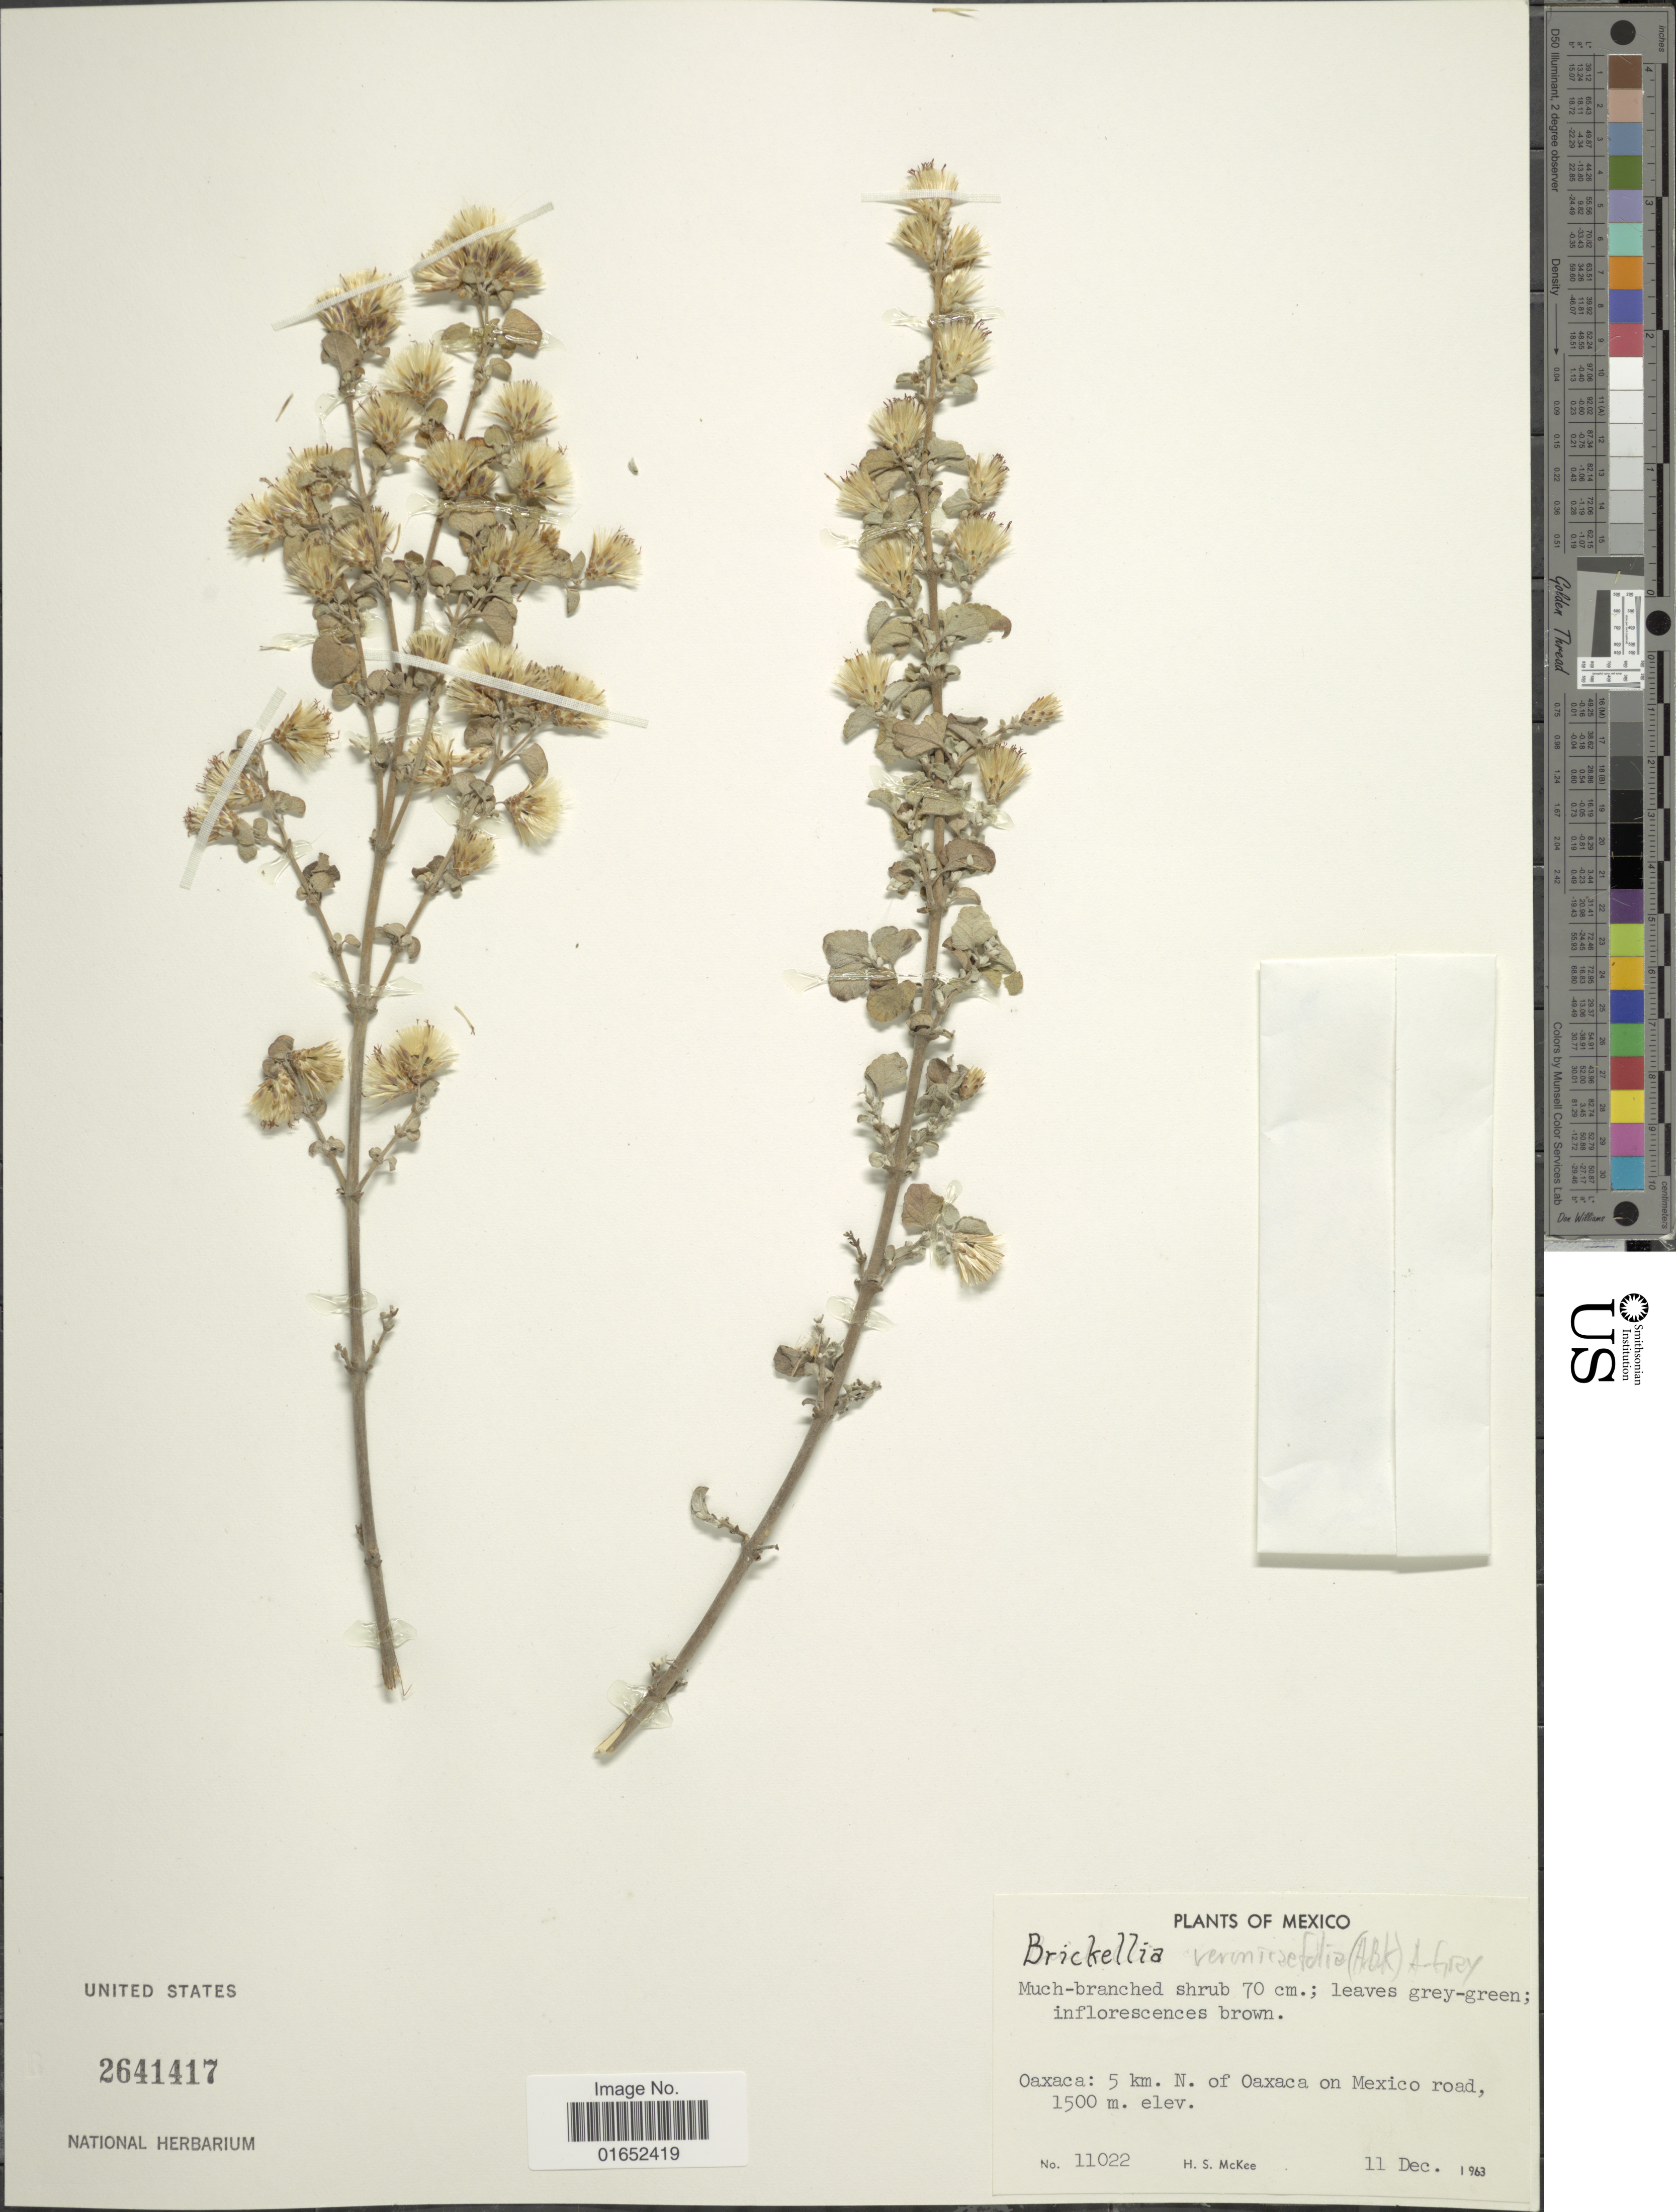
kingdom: Plantae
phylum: Tracheophyta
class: Magnoliopsida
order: Asterales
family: Asteraceae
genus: Brickellia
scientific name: Brickellia veronicaefolia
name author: (Kunth) A. Gray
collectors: H. S. McKee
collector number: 11022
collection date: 1963-12-11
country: Mexico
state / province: Oaxaca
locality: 5 km N of Oaxaca on Mexico road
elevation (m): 1500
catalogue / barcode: US 2641417